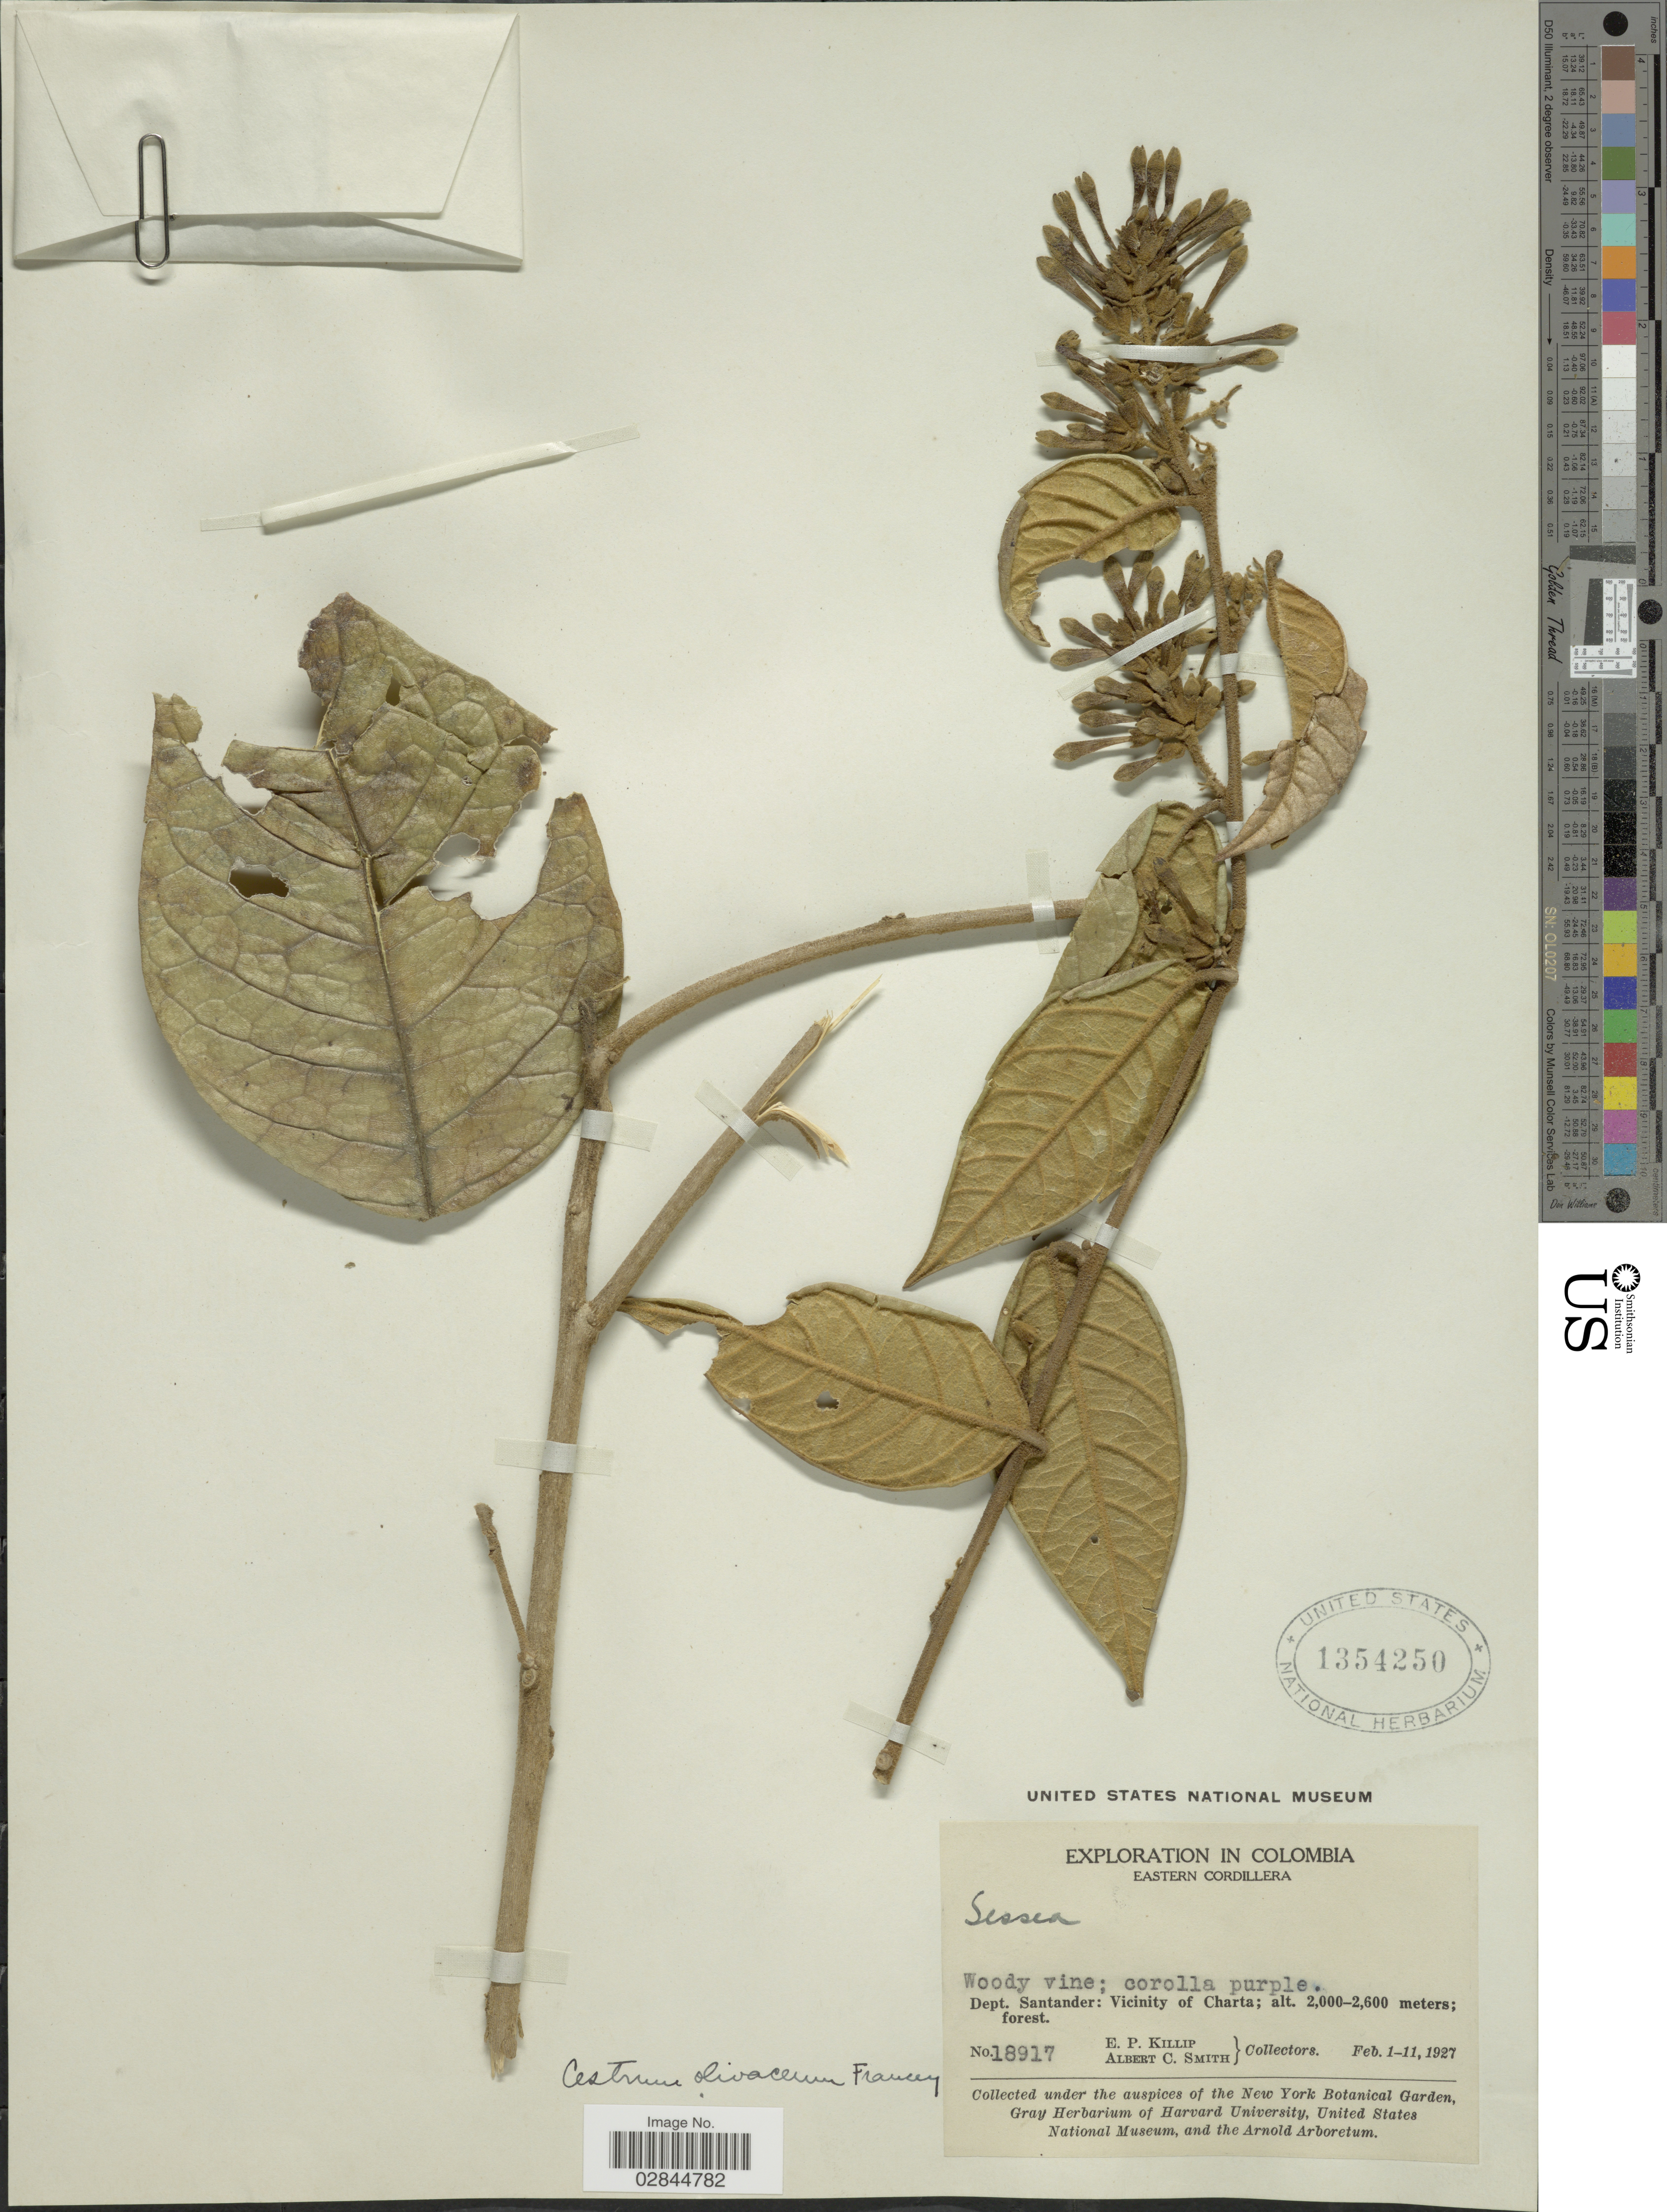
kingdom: Plantae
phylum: Tracheophyta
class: Magnoliopsida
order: Solanales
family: Solanaceae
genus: Cestrum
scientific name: Cestrum olivaceum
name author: Francey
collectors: E. P. Killip & A. C. Smith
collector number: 18917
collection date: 1927-02-01/1927-02-11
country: Colombia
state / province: Santander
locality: Eastern Cordillera. Dept. Santander: Vicinity of Charta.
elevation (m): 2000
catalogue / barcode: US 1354250